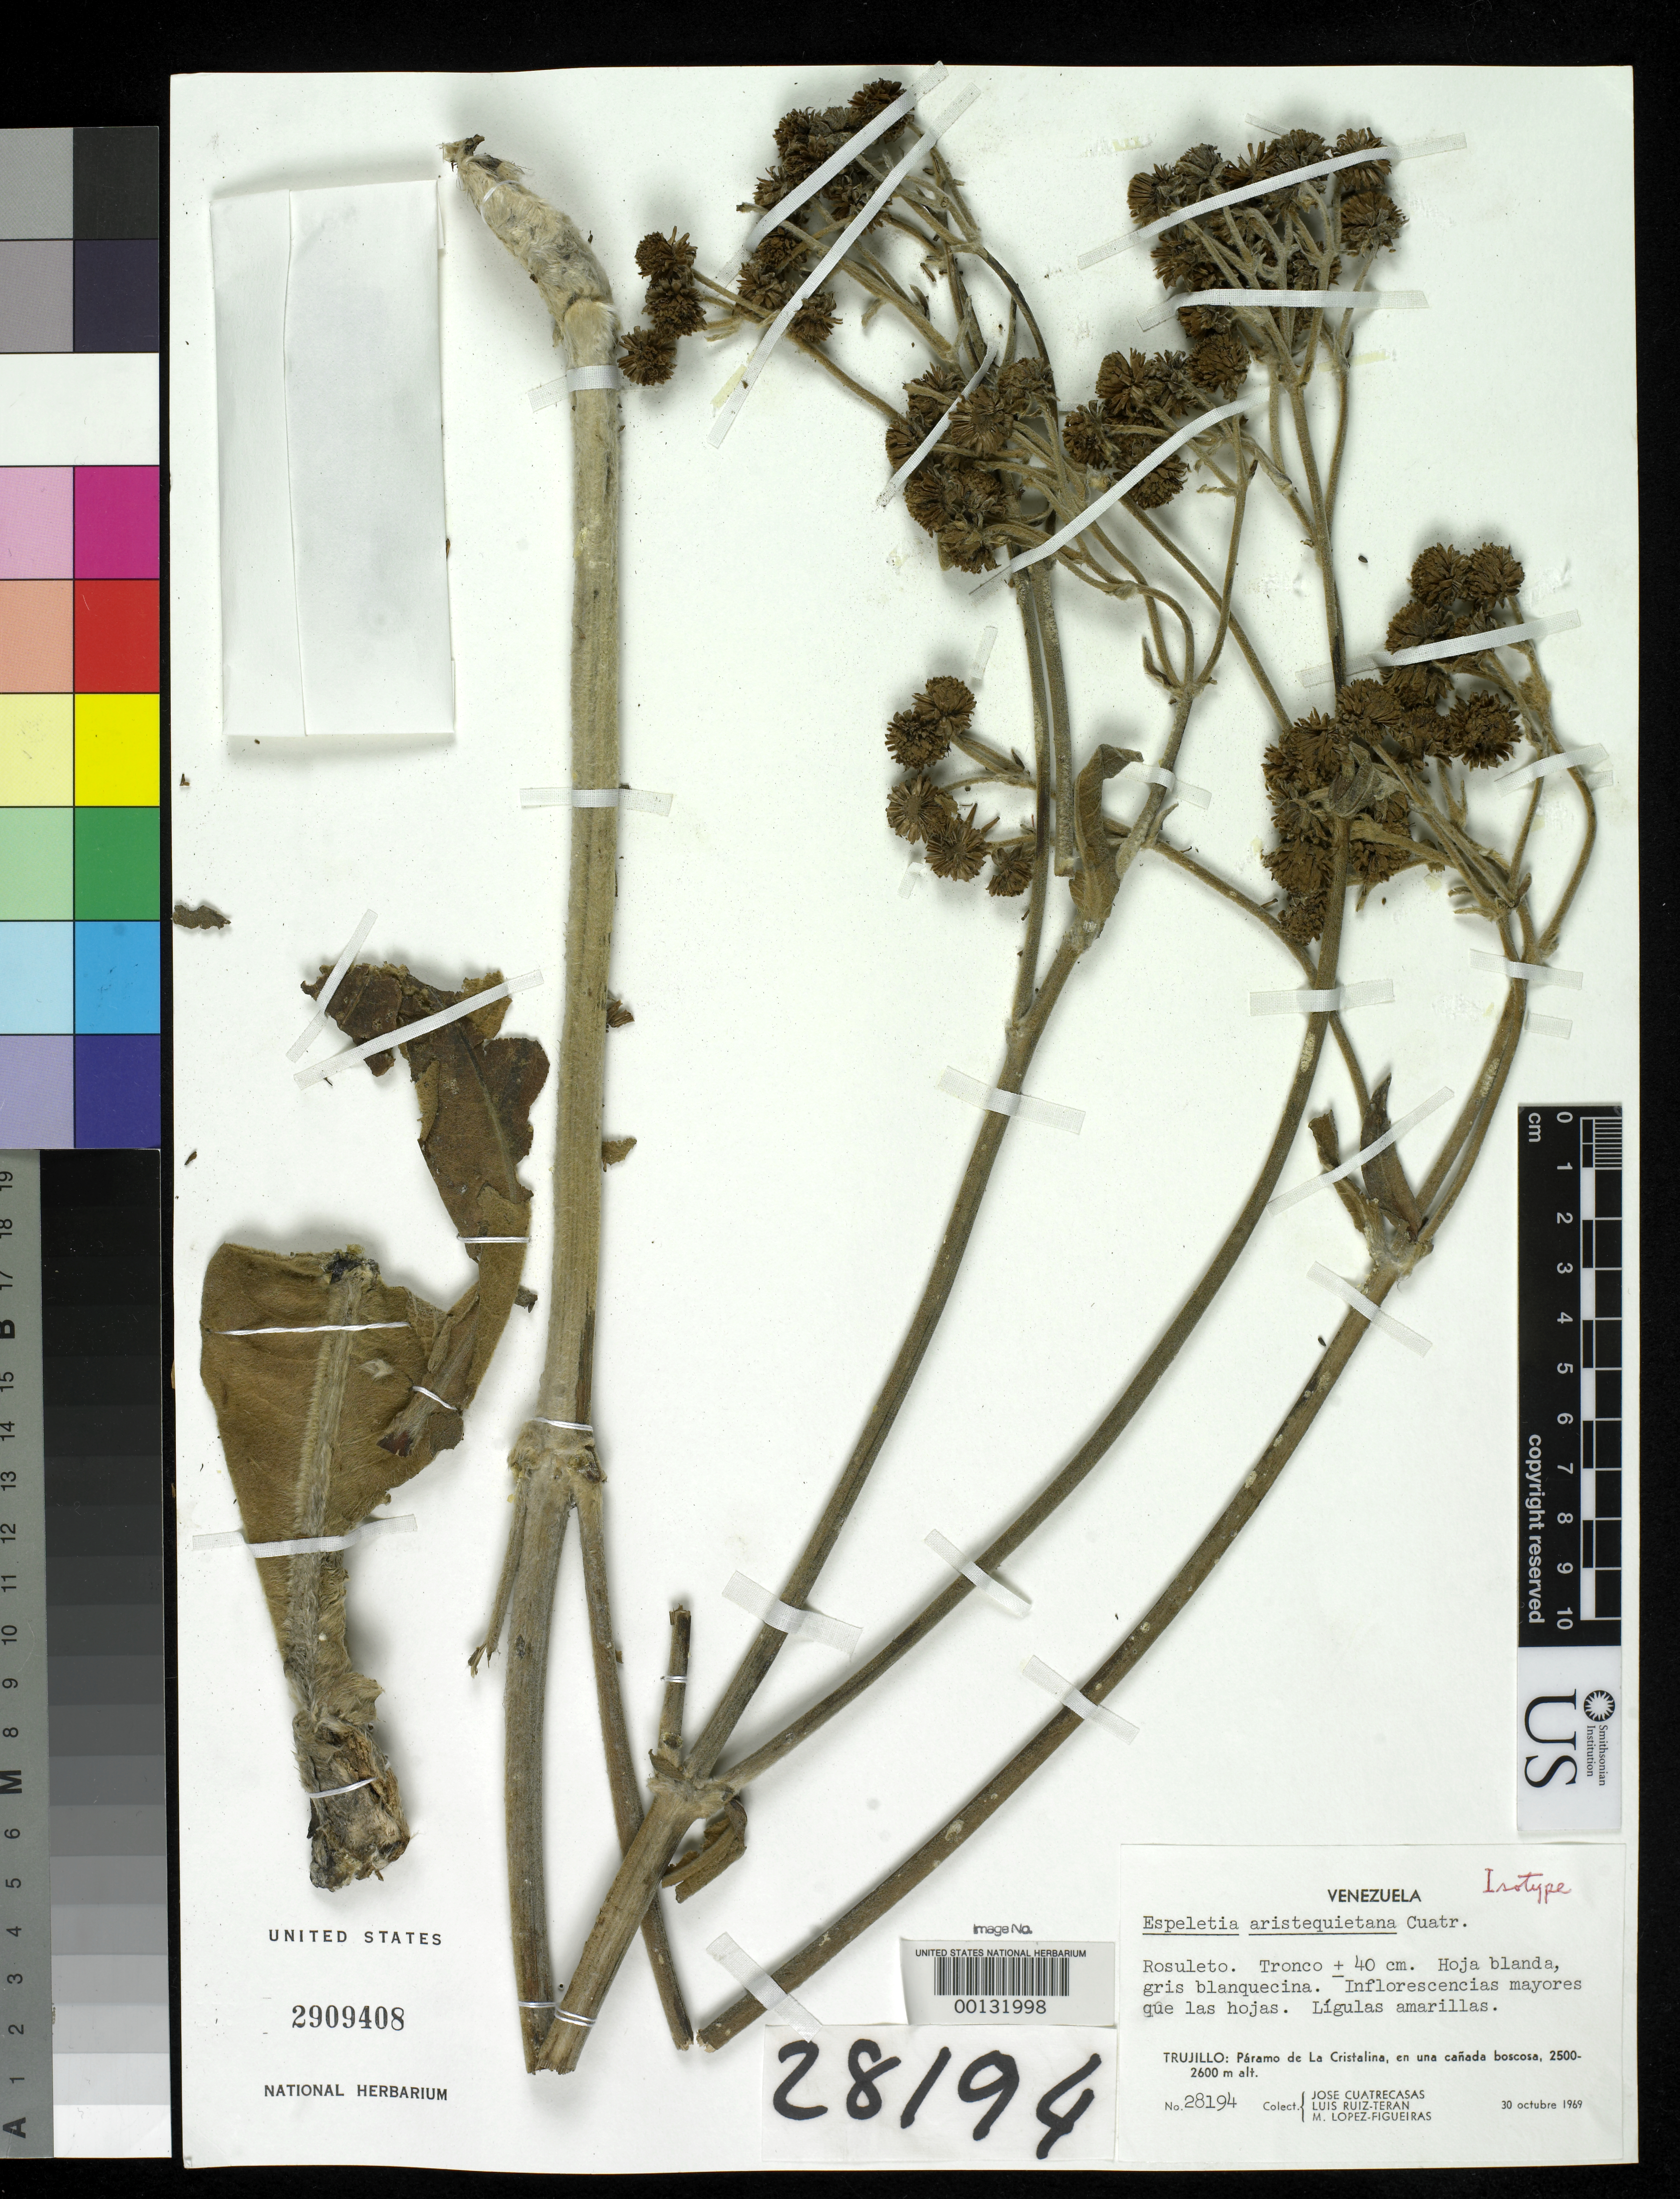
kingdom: Plantae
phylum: Tracheophyta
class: Magnoliopsida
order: Asterales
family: Asteraceae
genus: Espeletia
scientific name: Espeletia aristeguietana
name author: Cuatrec.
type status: Isotype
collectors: J. Cuatrecasas, L. E. Ruíz-Terán & M. López Figueiras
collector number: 28194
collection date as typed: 30 Oct 1969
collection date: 1969-10-30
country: Venezuela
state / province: Trujillo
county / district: Bocono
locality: Páramo de La Cristalina.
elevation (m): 2500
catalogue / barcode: US 2909408